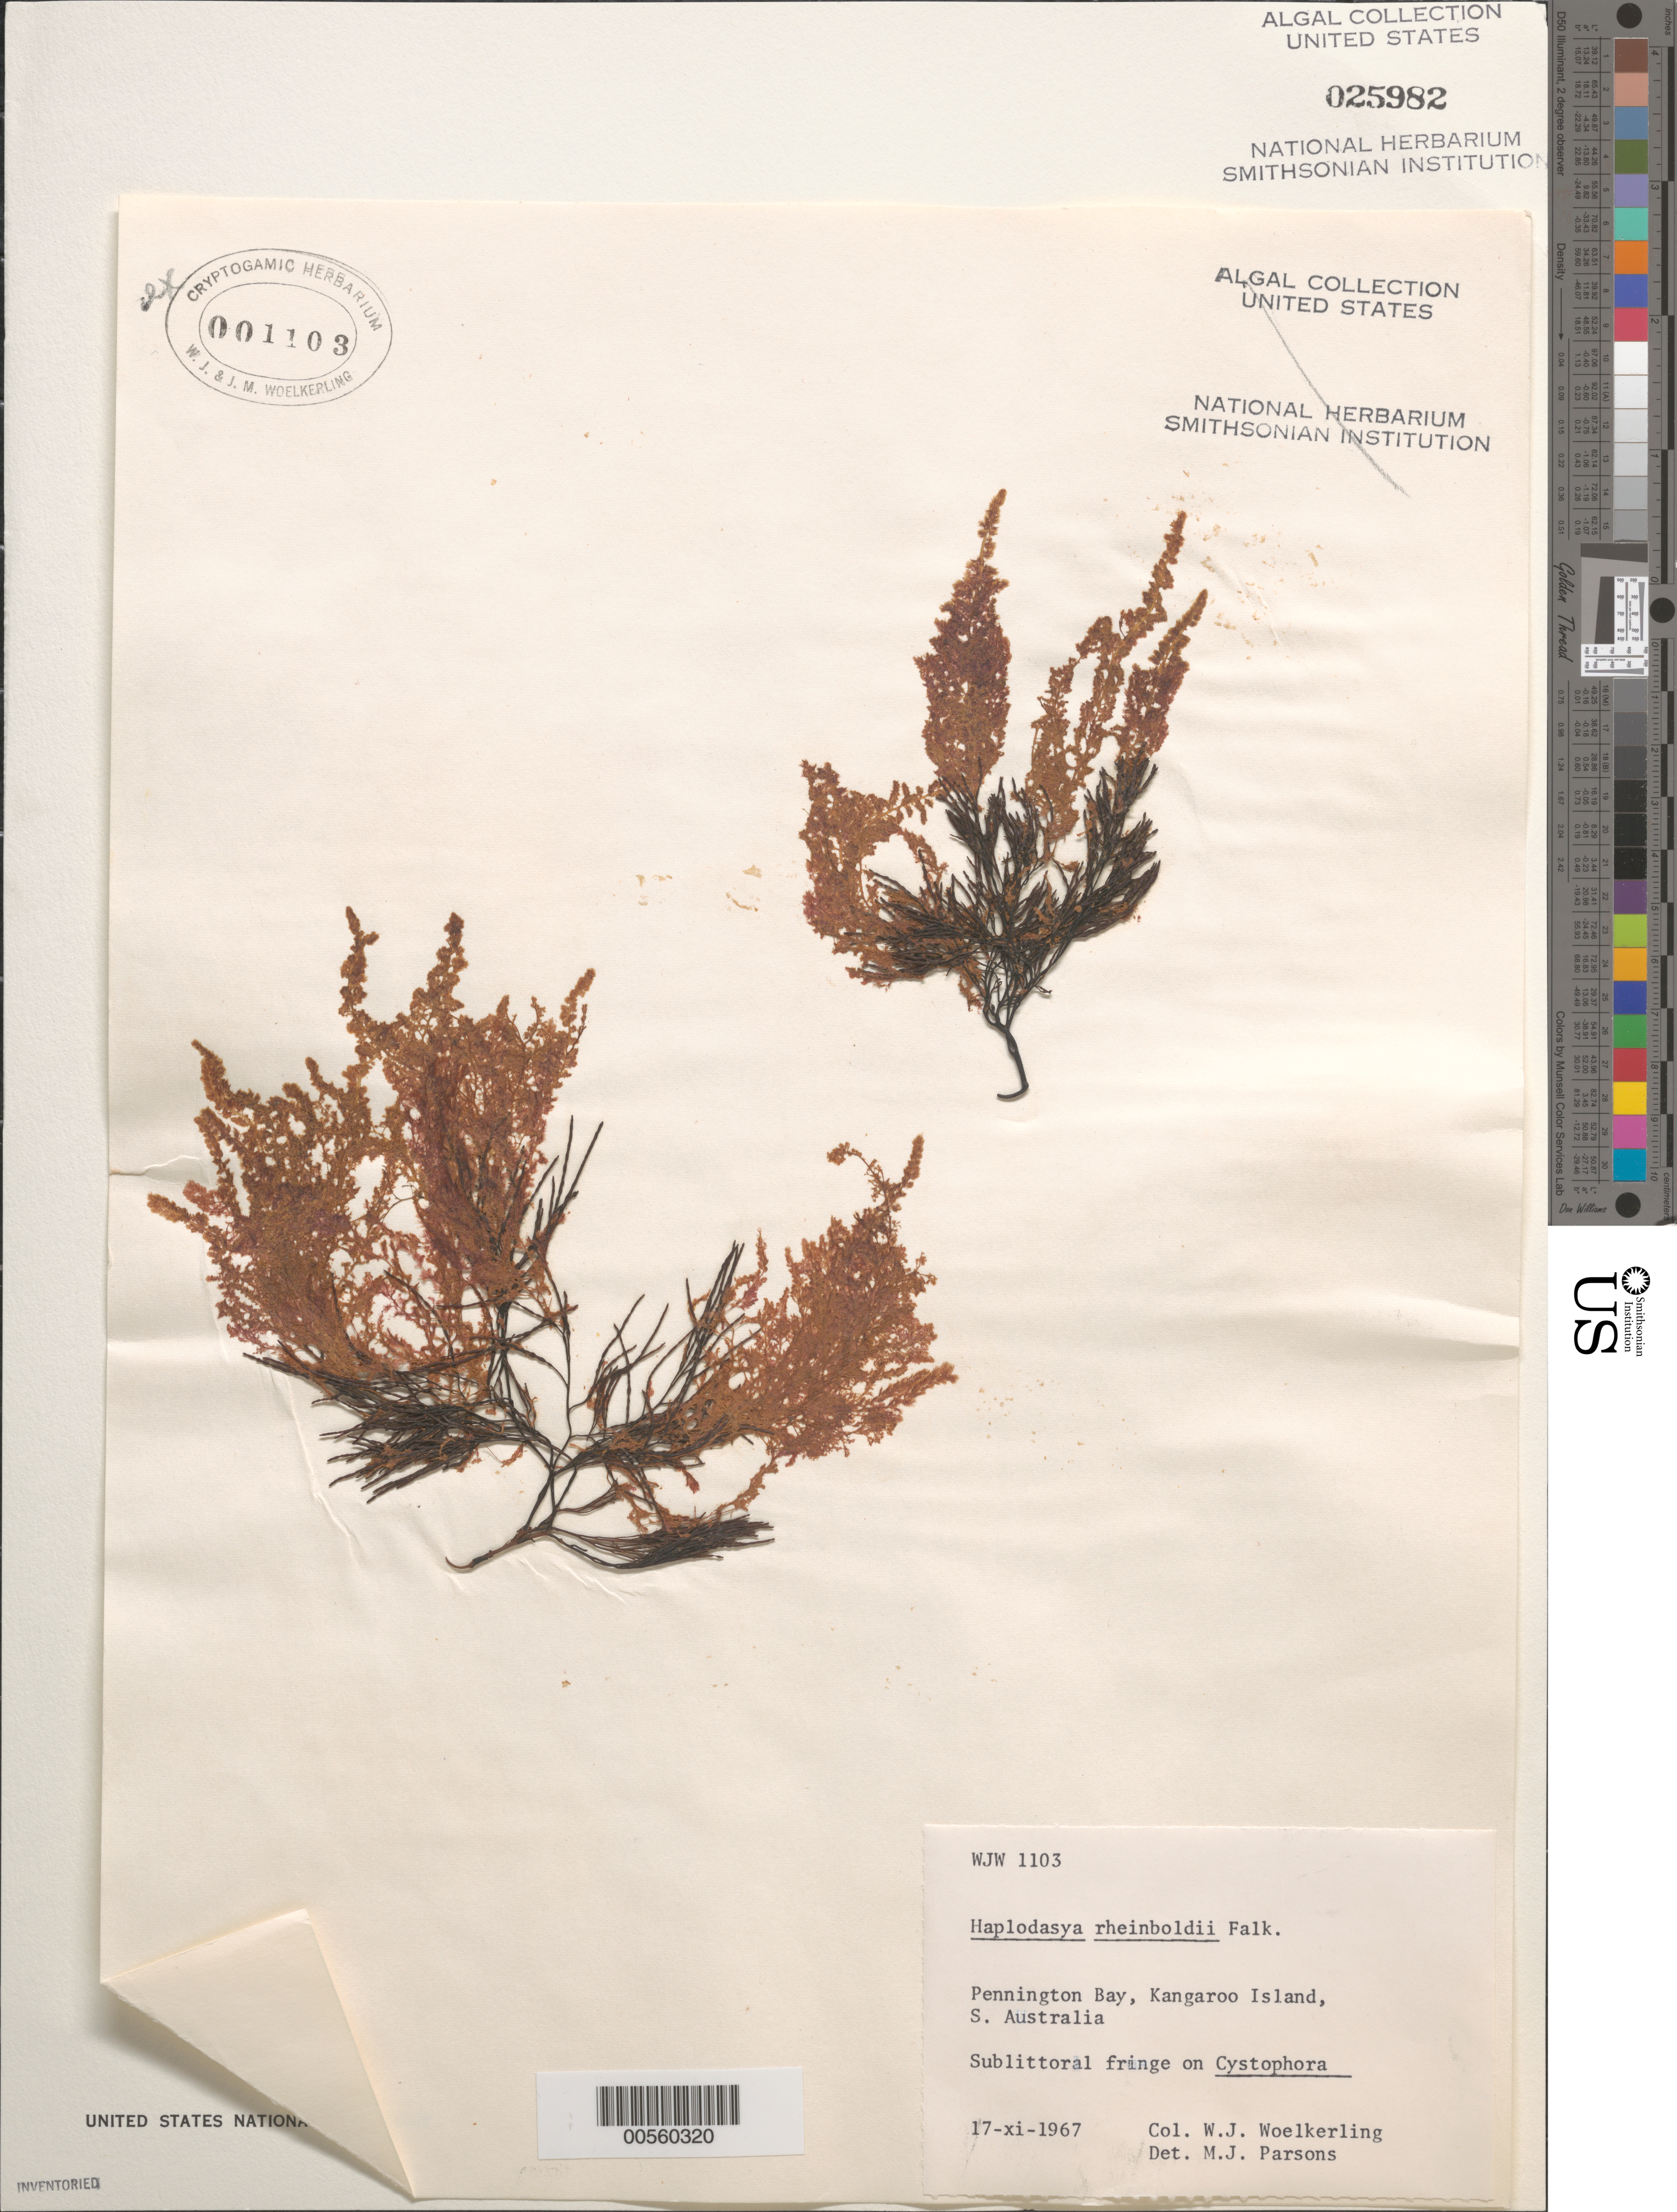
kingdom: Plantae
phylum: Rhodophyta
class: Florideophyceae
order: Ceramiales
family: Rhodomelaceae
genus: Haplodasya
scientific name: Haplodasya urceolata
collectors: W. Woelkerling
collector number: WJW 1103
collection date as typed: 17 Nov 1967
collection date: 1967-11-17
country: Australia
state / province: South Australia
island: Kangaroo Island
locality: Pennington Bay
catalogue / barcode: US 25982